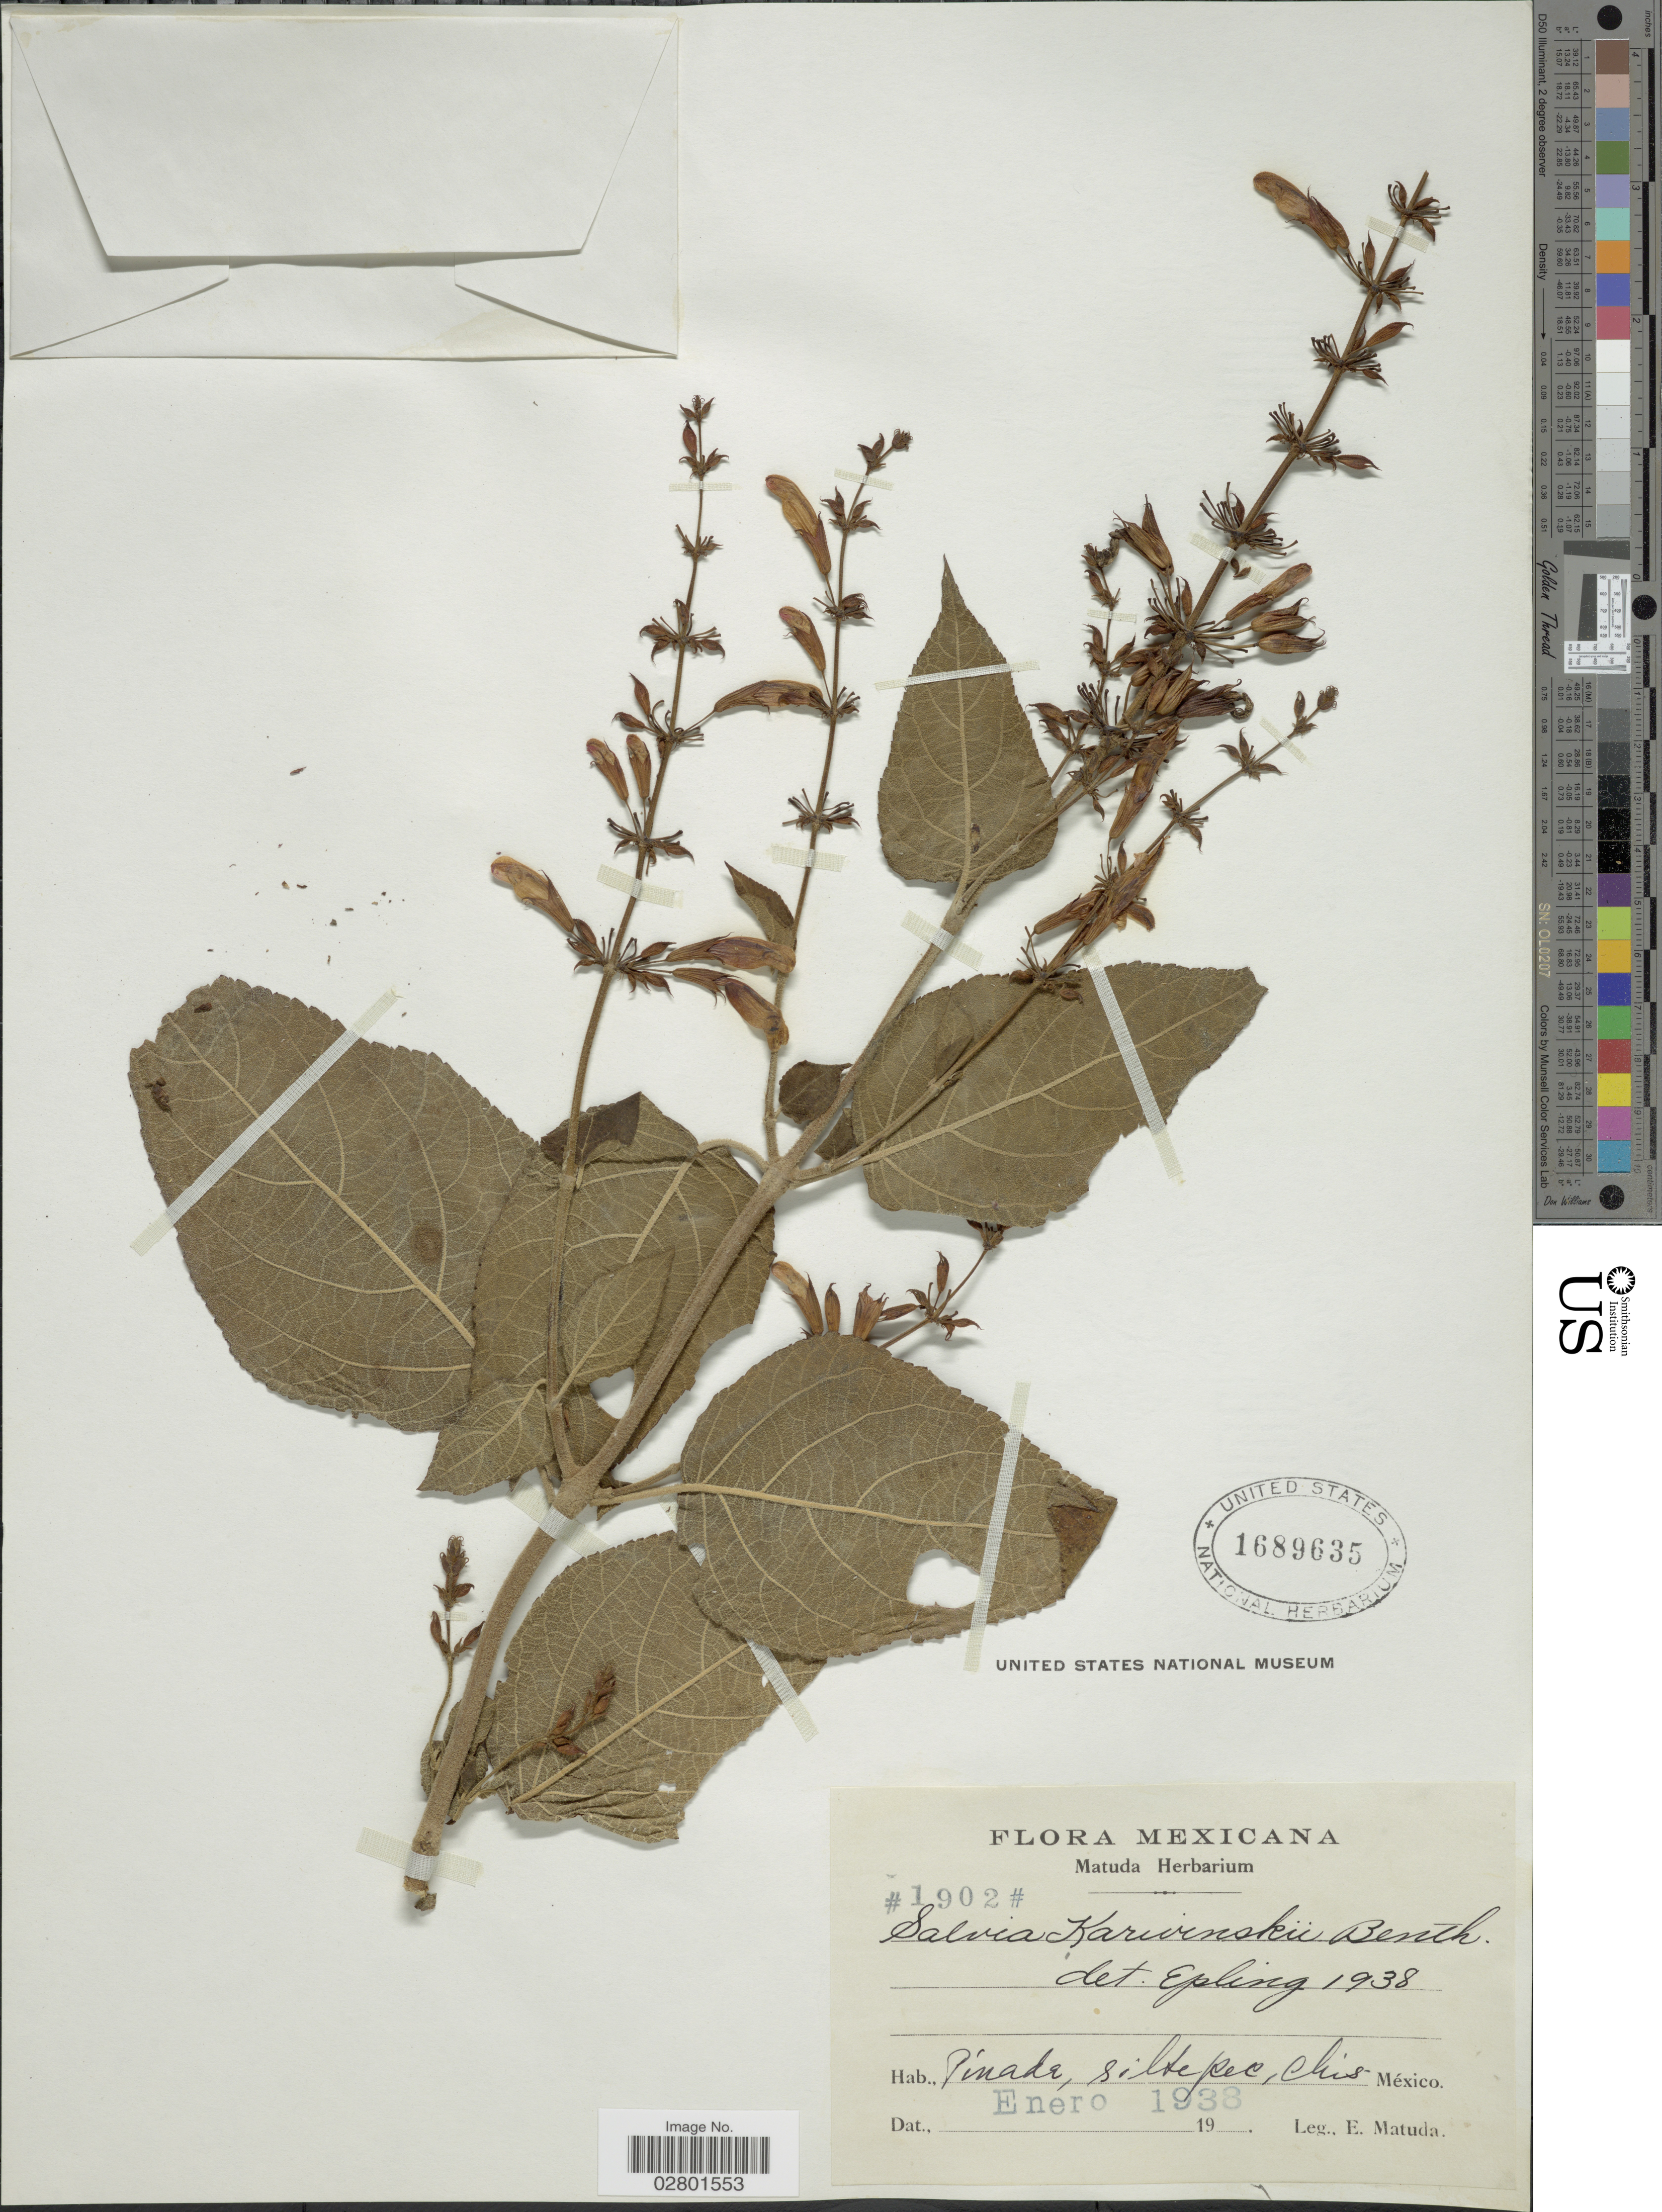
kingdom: Plantae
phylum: Tracheophyta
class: Magnoliopsida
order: Lamiales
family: Lamiaceae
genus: Salvia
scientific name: Salvia karwinskii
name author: Benth.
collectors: E. Matuda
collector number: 1902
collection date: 1938-01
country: Mexico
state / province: Chiapas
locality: Pinade, Siltepec.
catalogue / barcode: US 1689635